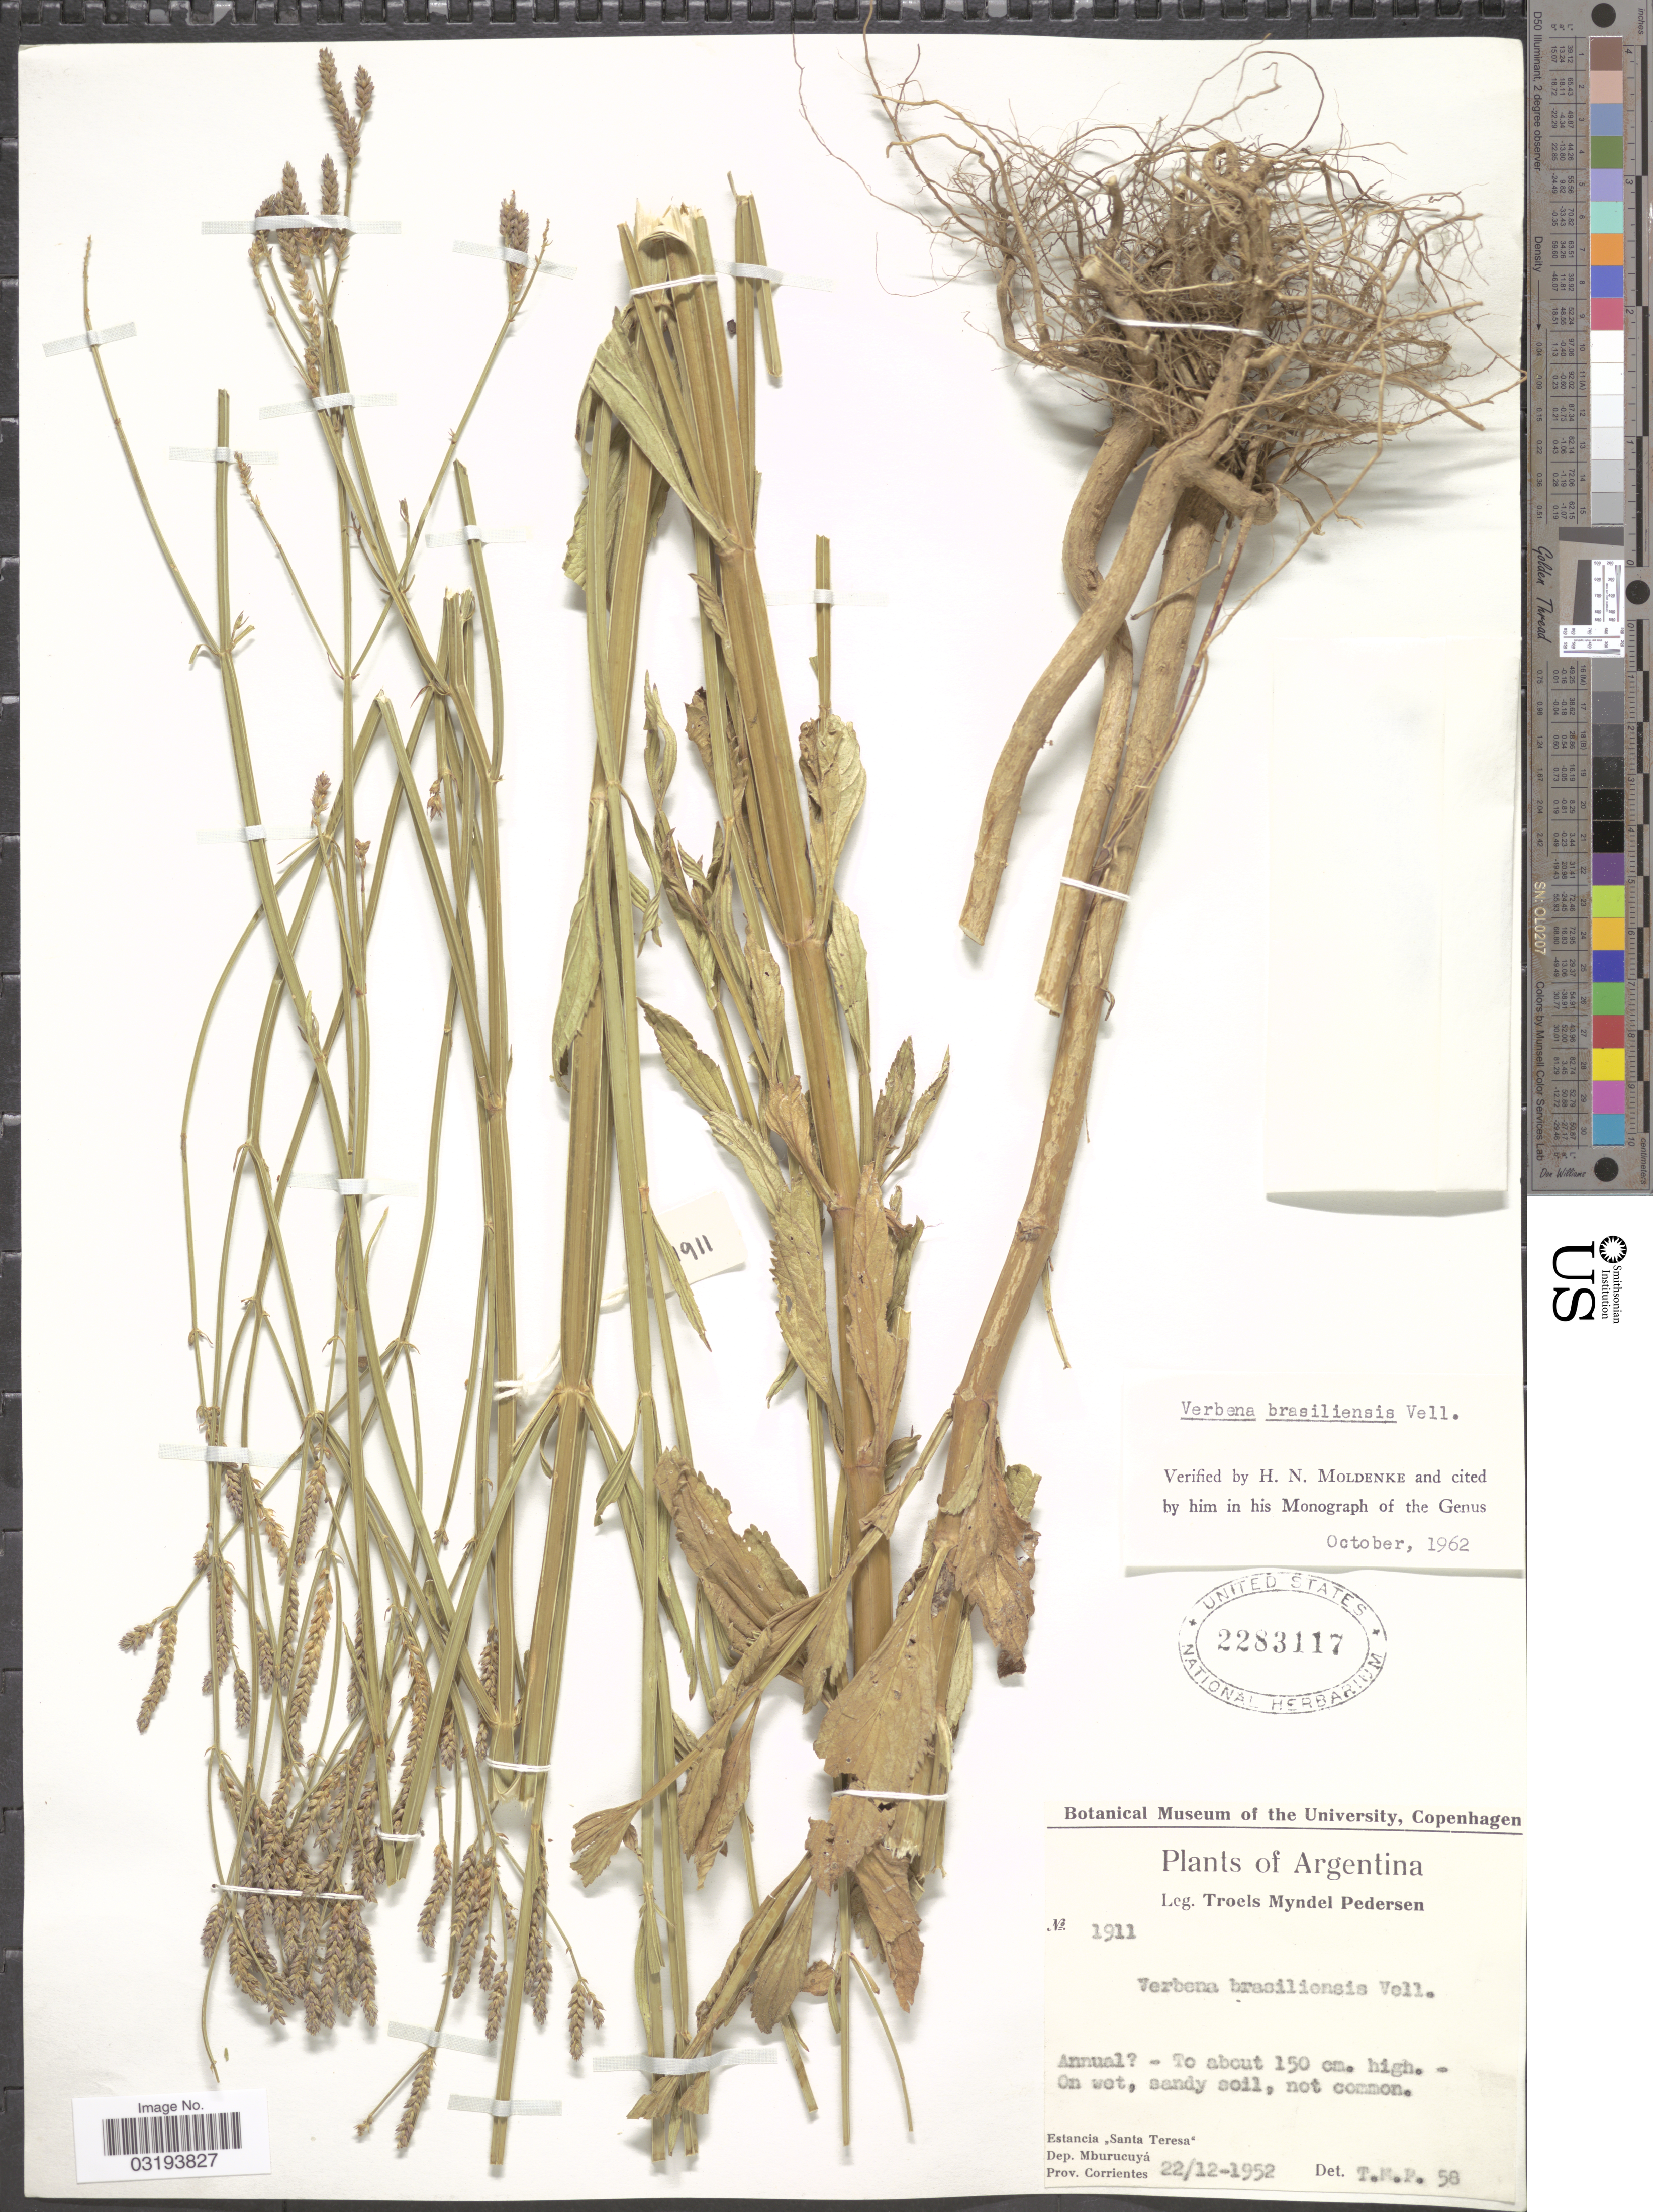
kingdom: Plantae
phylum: Tracheophyta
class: Magnoliopsida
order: Lamiales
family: Verbenaceae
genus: Verbena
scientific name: Verbena litoralis var. brevibracteata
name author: (Kuntze) N. O'Leary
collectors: T. Pederson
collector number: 1911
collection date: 1952-12-22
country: Argentina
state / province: Corrientes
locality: Estancia "Santa Teresa", Dep. Mburucuyá, Prov. Corrientes.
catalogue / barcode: US 2283117